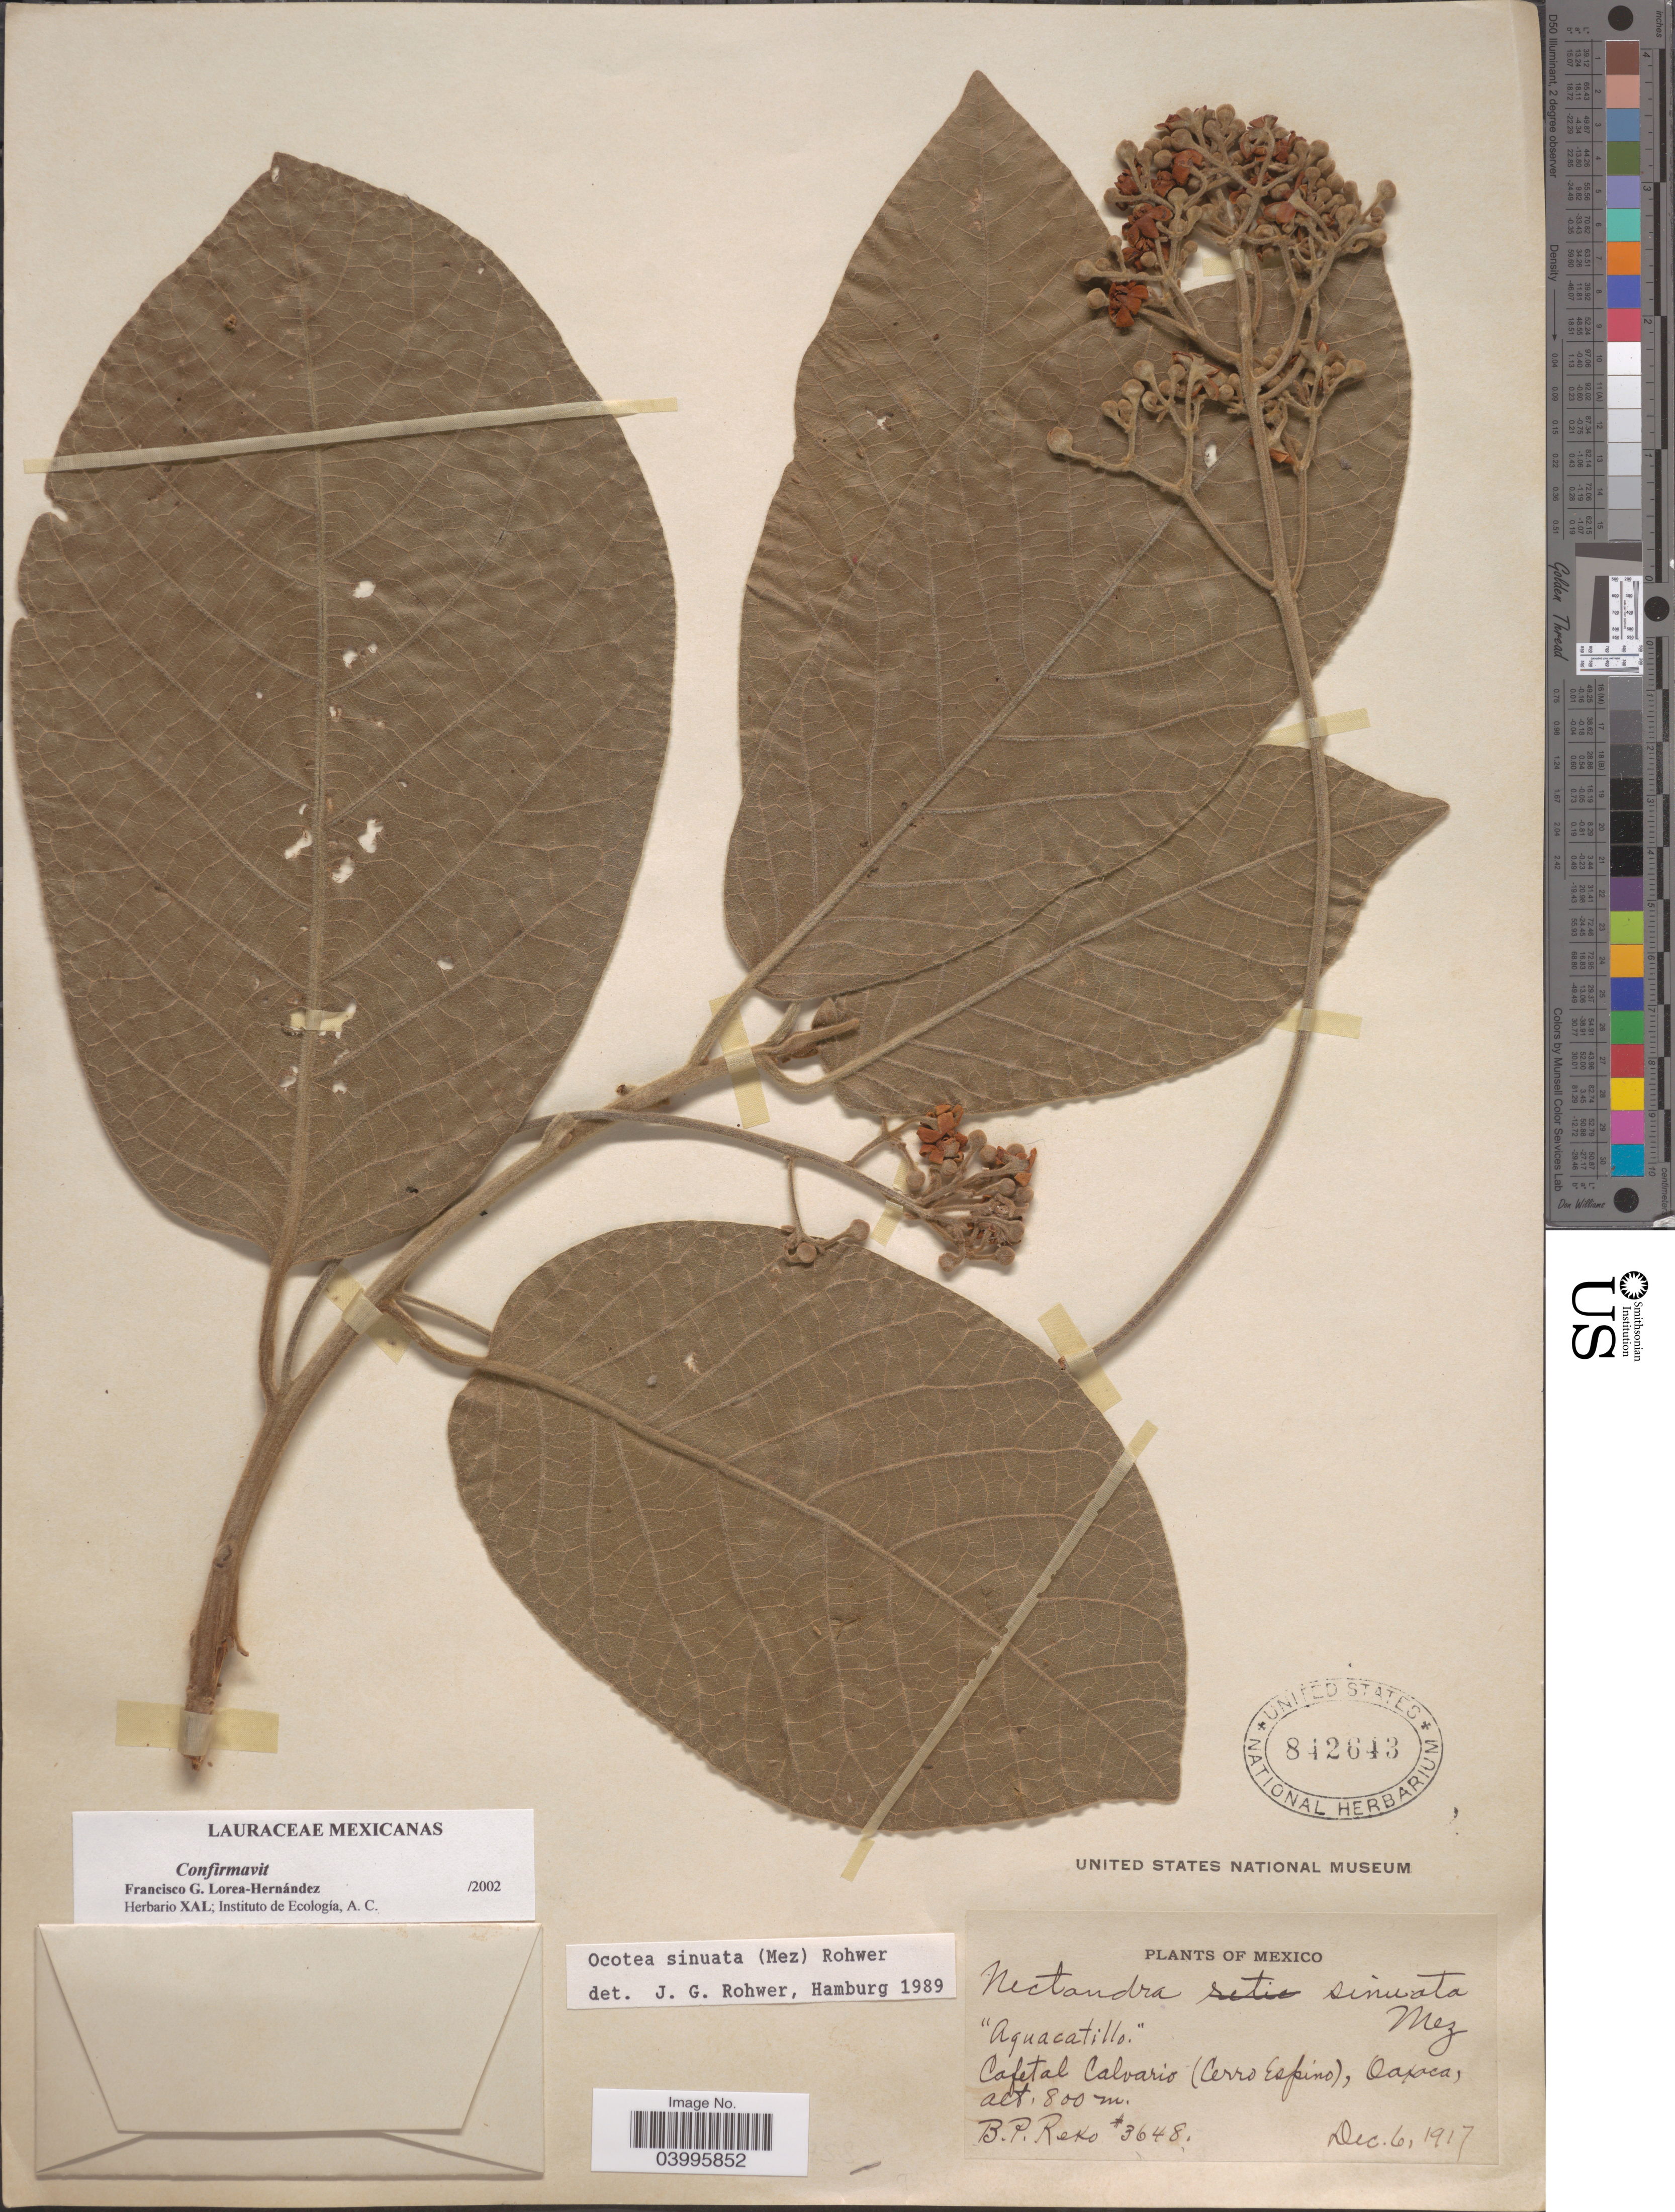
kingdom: Plantae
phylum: Tracheophyta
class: Magnoliopsida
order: Laurales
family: Lauraceae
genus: Ocotea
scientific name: Ocotea sinuata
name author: (Mez) Rohwer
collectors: B. P. Reko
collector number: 3648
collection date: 1917-12-06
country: Mexico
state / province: Oaxaca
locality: Cafetal Calvario (Cerro Espino).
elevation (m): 800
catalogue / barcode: US 842643